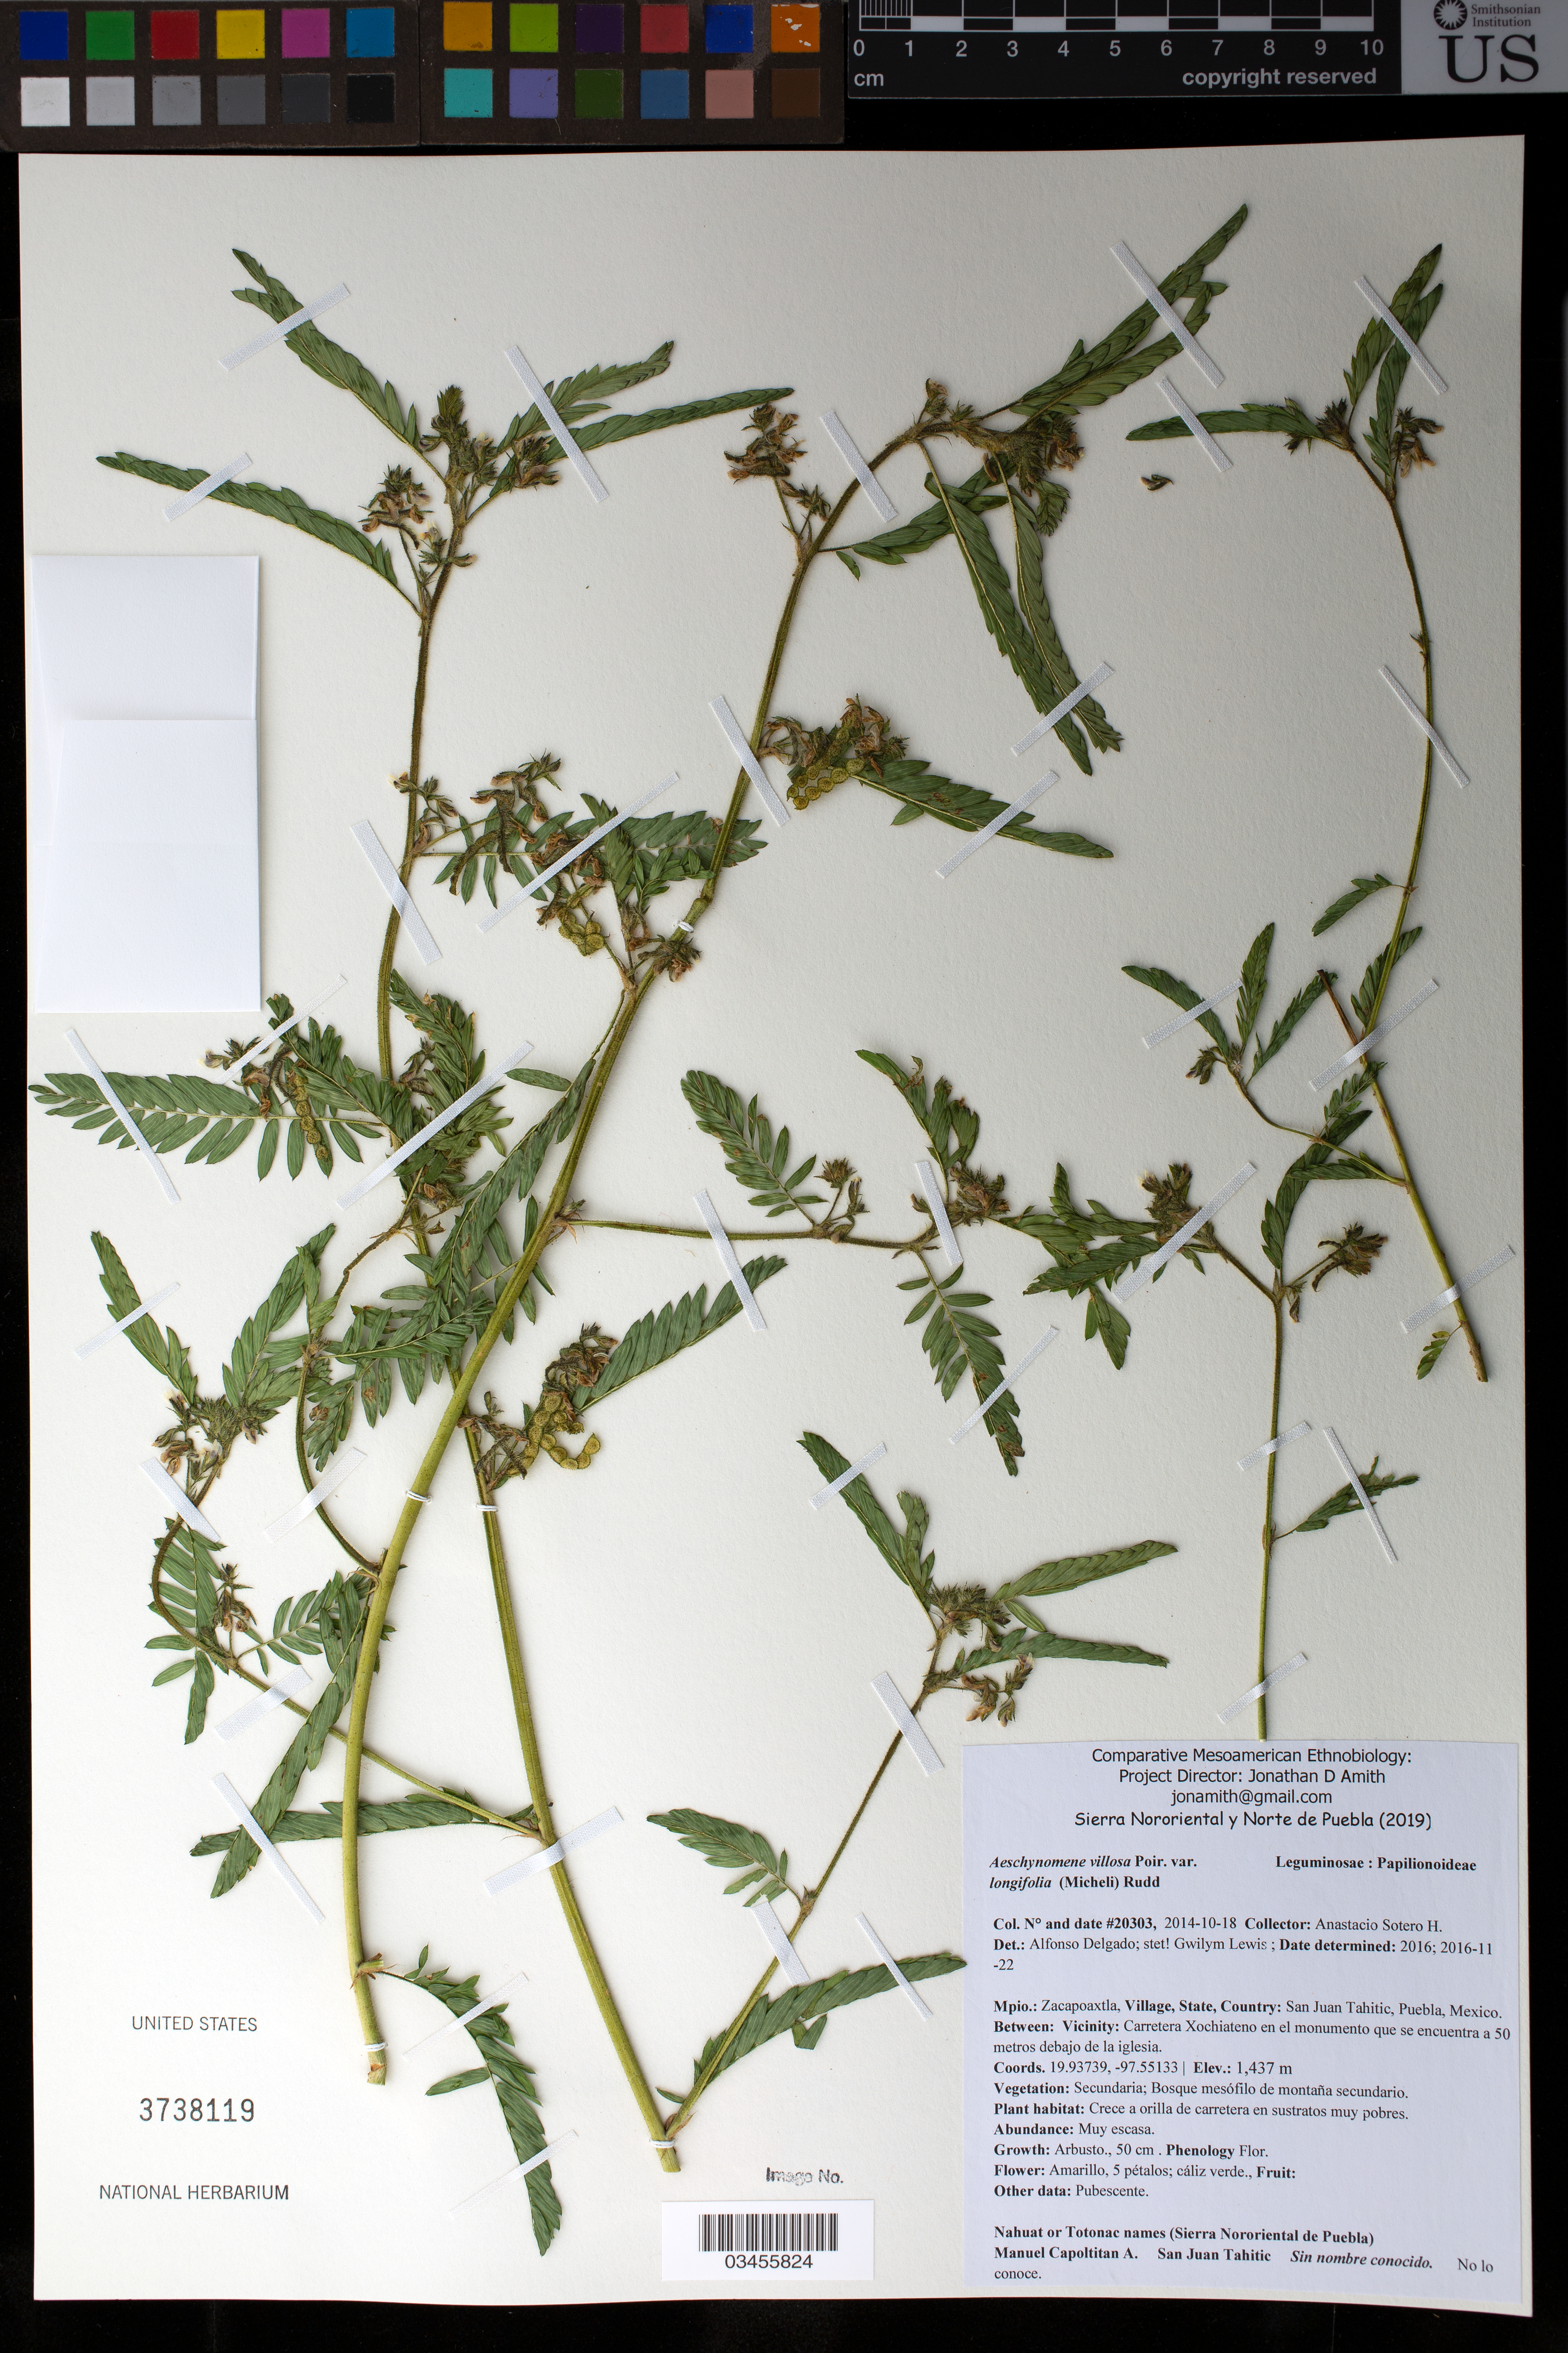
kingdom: Plantae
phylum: Tracheophyta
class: Magnoliopsida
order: Fabales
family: Fabaceae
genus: Aeschynomene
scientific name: Aeschynomene villosa var. longifolia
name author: (Micheli) Rudd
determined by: Lewis, G.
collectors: Canek Ledesma C. & A. Sotero H.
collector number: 20303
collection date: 2014-10-18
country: México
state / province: Puebla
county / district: Zacapoaxtla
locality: PUEBLO: San Juan Tahitic; LOCALIDAD EXACTA: Carretera Xochiateno en el monumento que se encuentra a 50 metros debajo de la iglesia.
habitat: Bosque mesófilo de montaña secundario; Crece a orilla de carretera en sustratos muy pobres.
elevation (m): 1437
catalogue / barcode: US 3738299